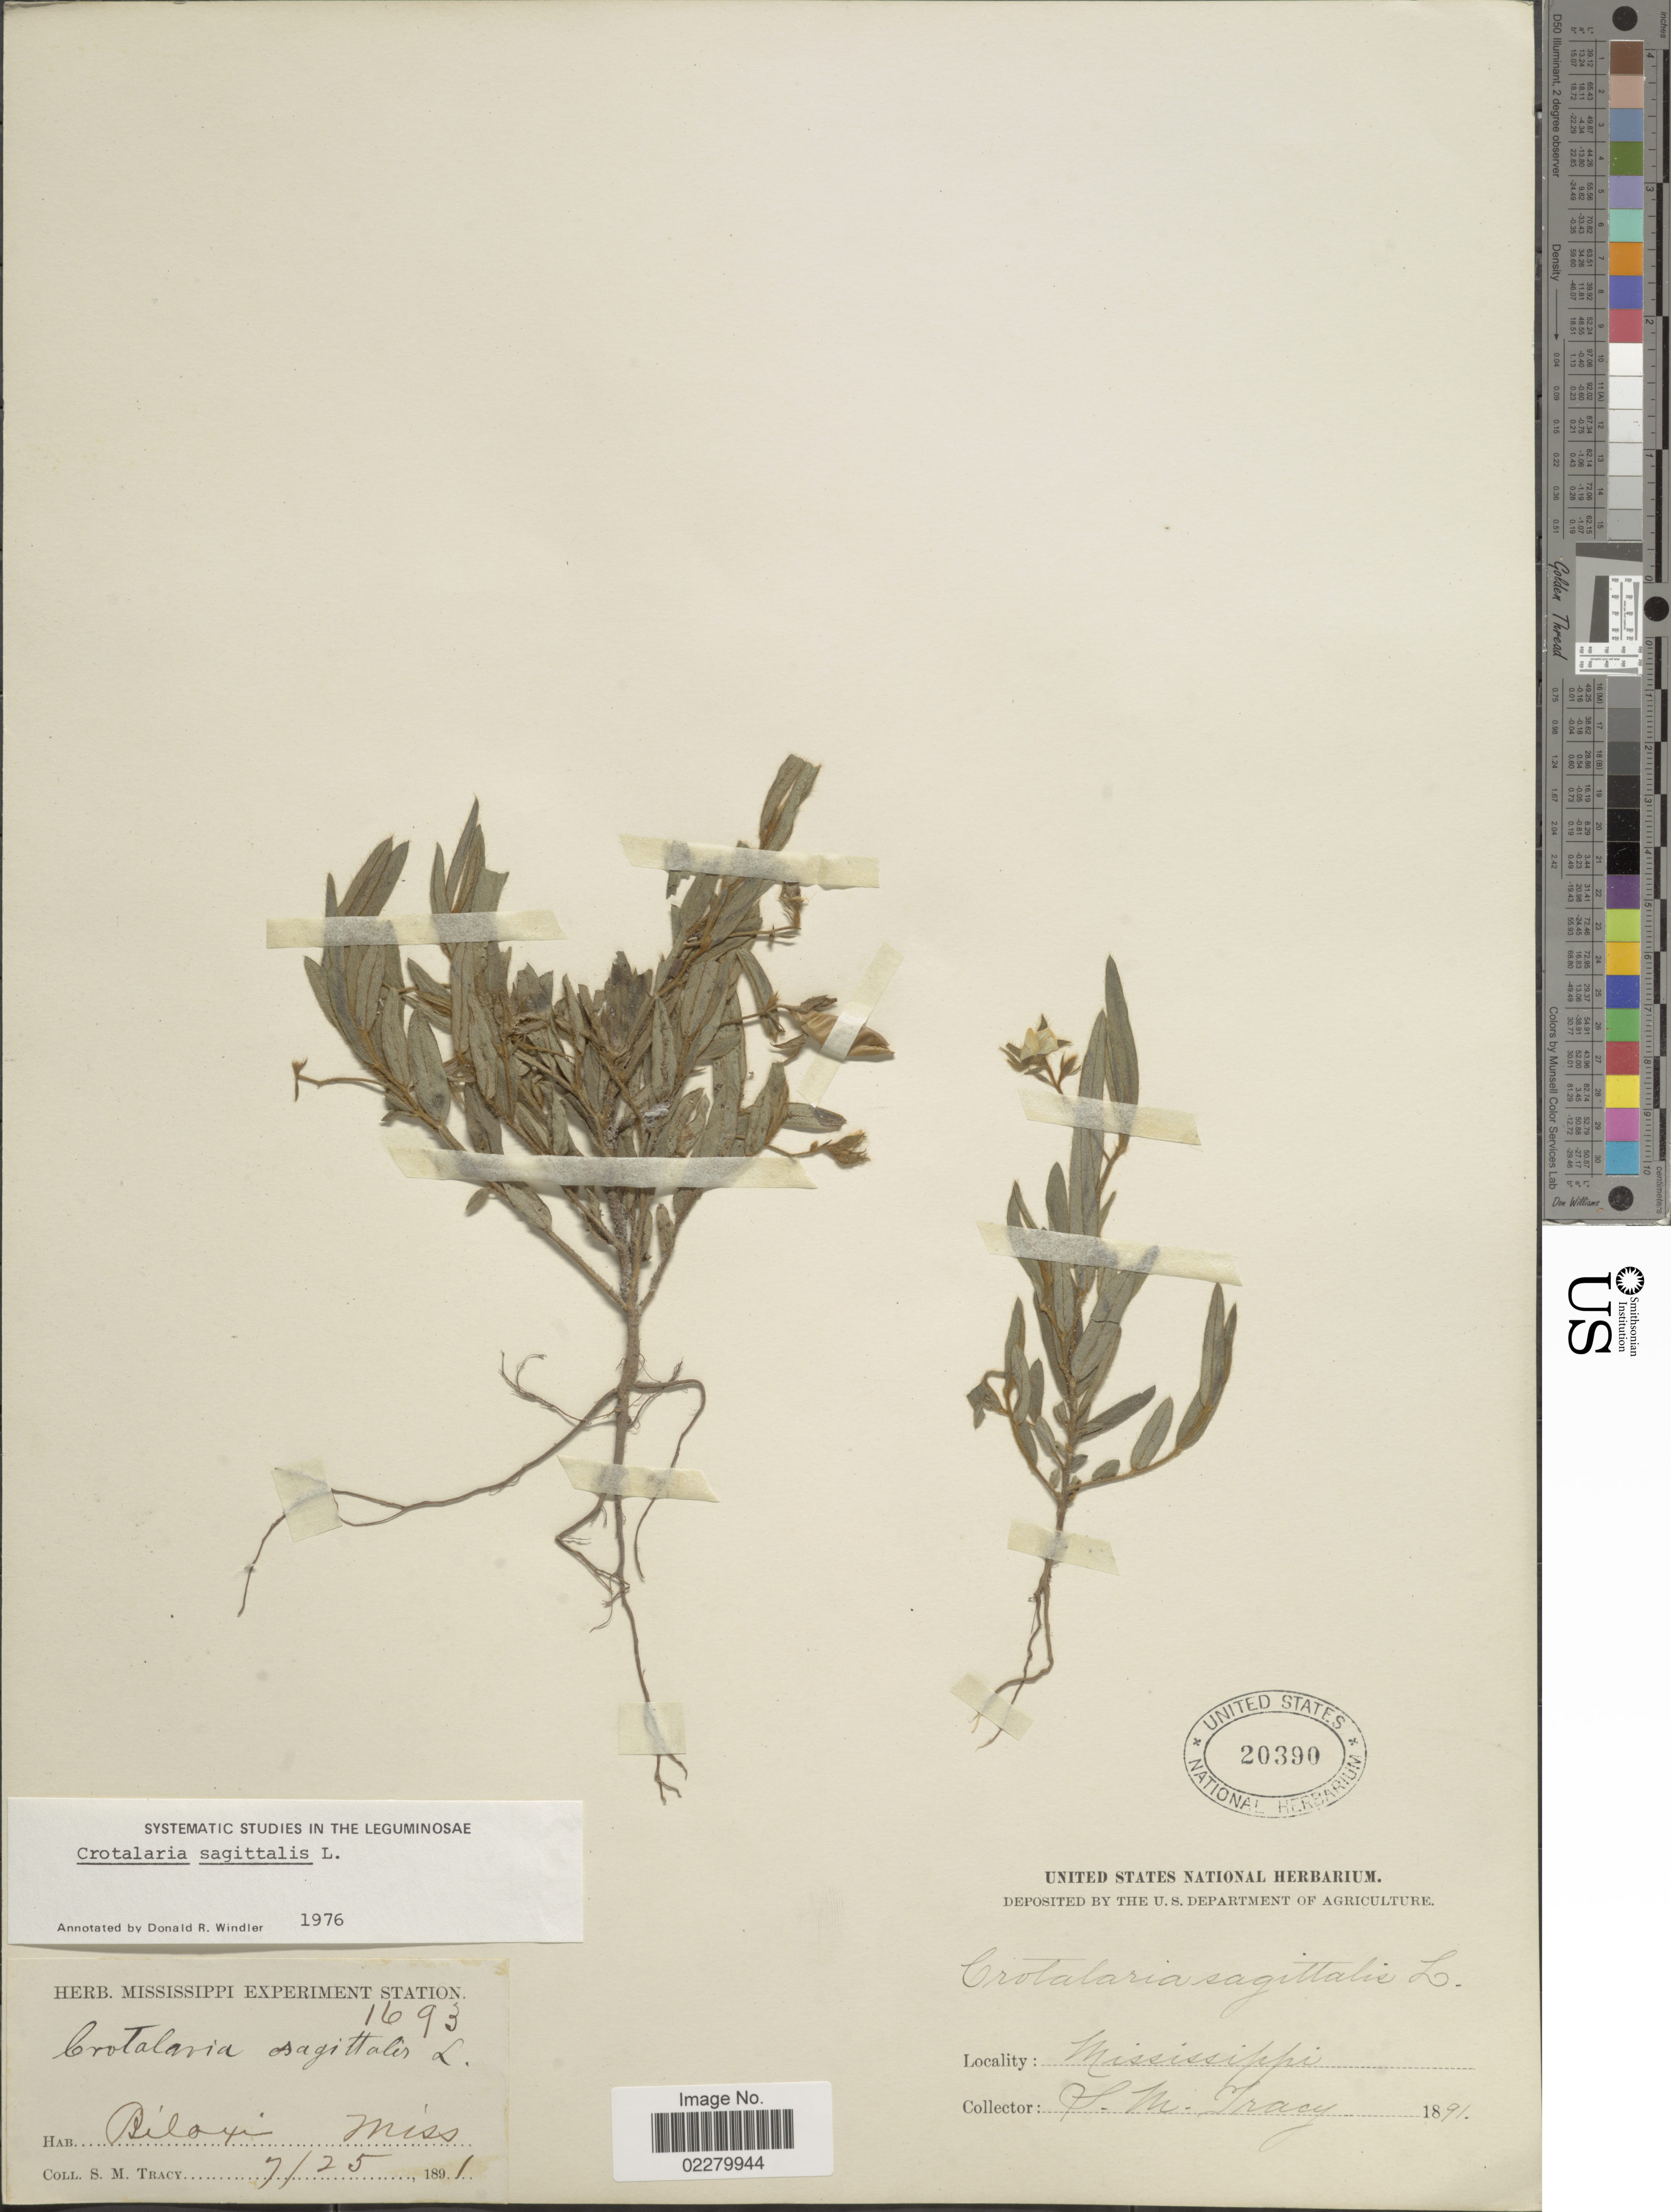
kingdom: Plantae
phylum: Tracheophyta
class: Magnoliopsida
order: Fabales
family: Fabaceae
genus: Crotalaria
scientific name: Crotalaria sagittalis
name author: L.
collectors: S. M. Tracy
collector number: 1693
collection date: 1891-07-25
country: United States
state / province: Mississippi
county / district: Harrison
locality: Biloxi, Miss.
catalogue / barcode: US 20390